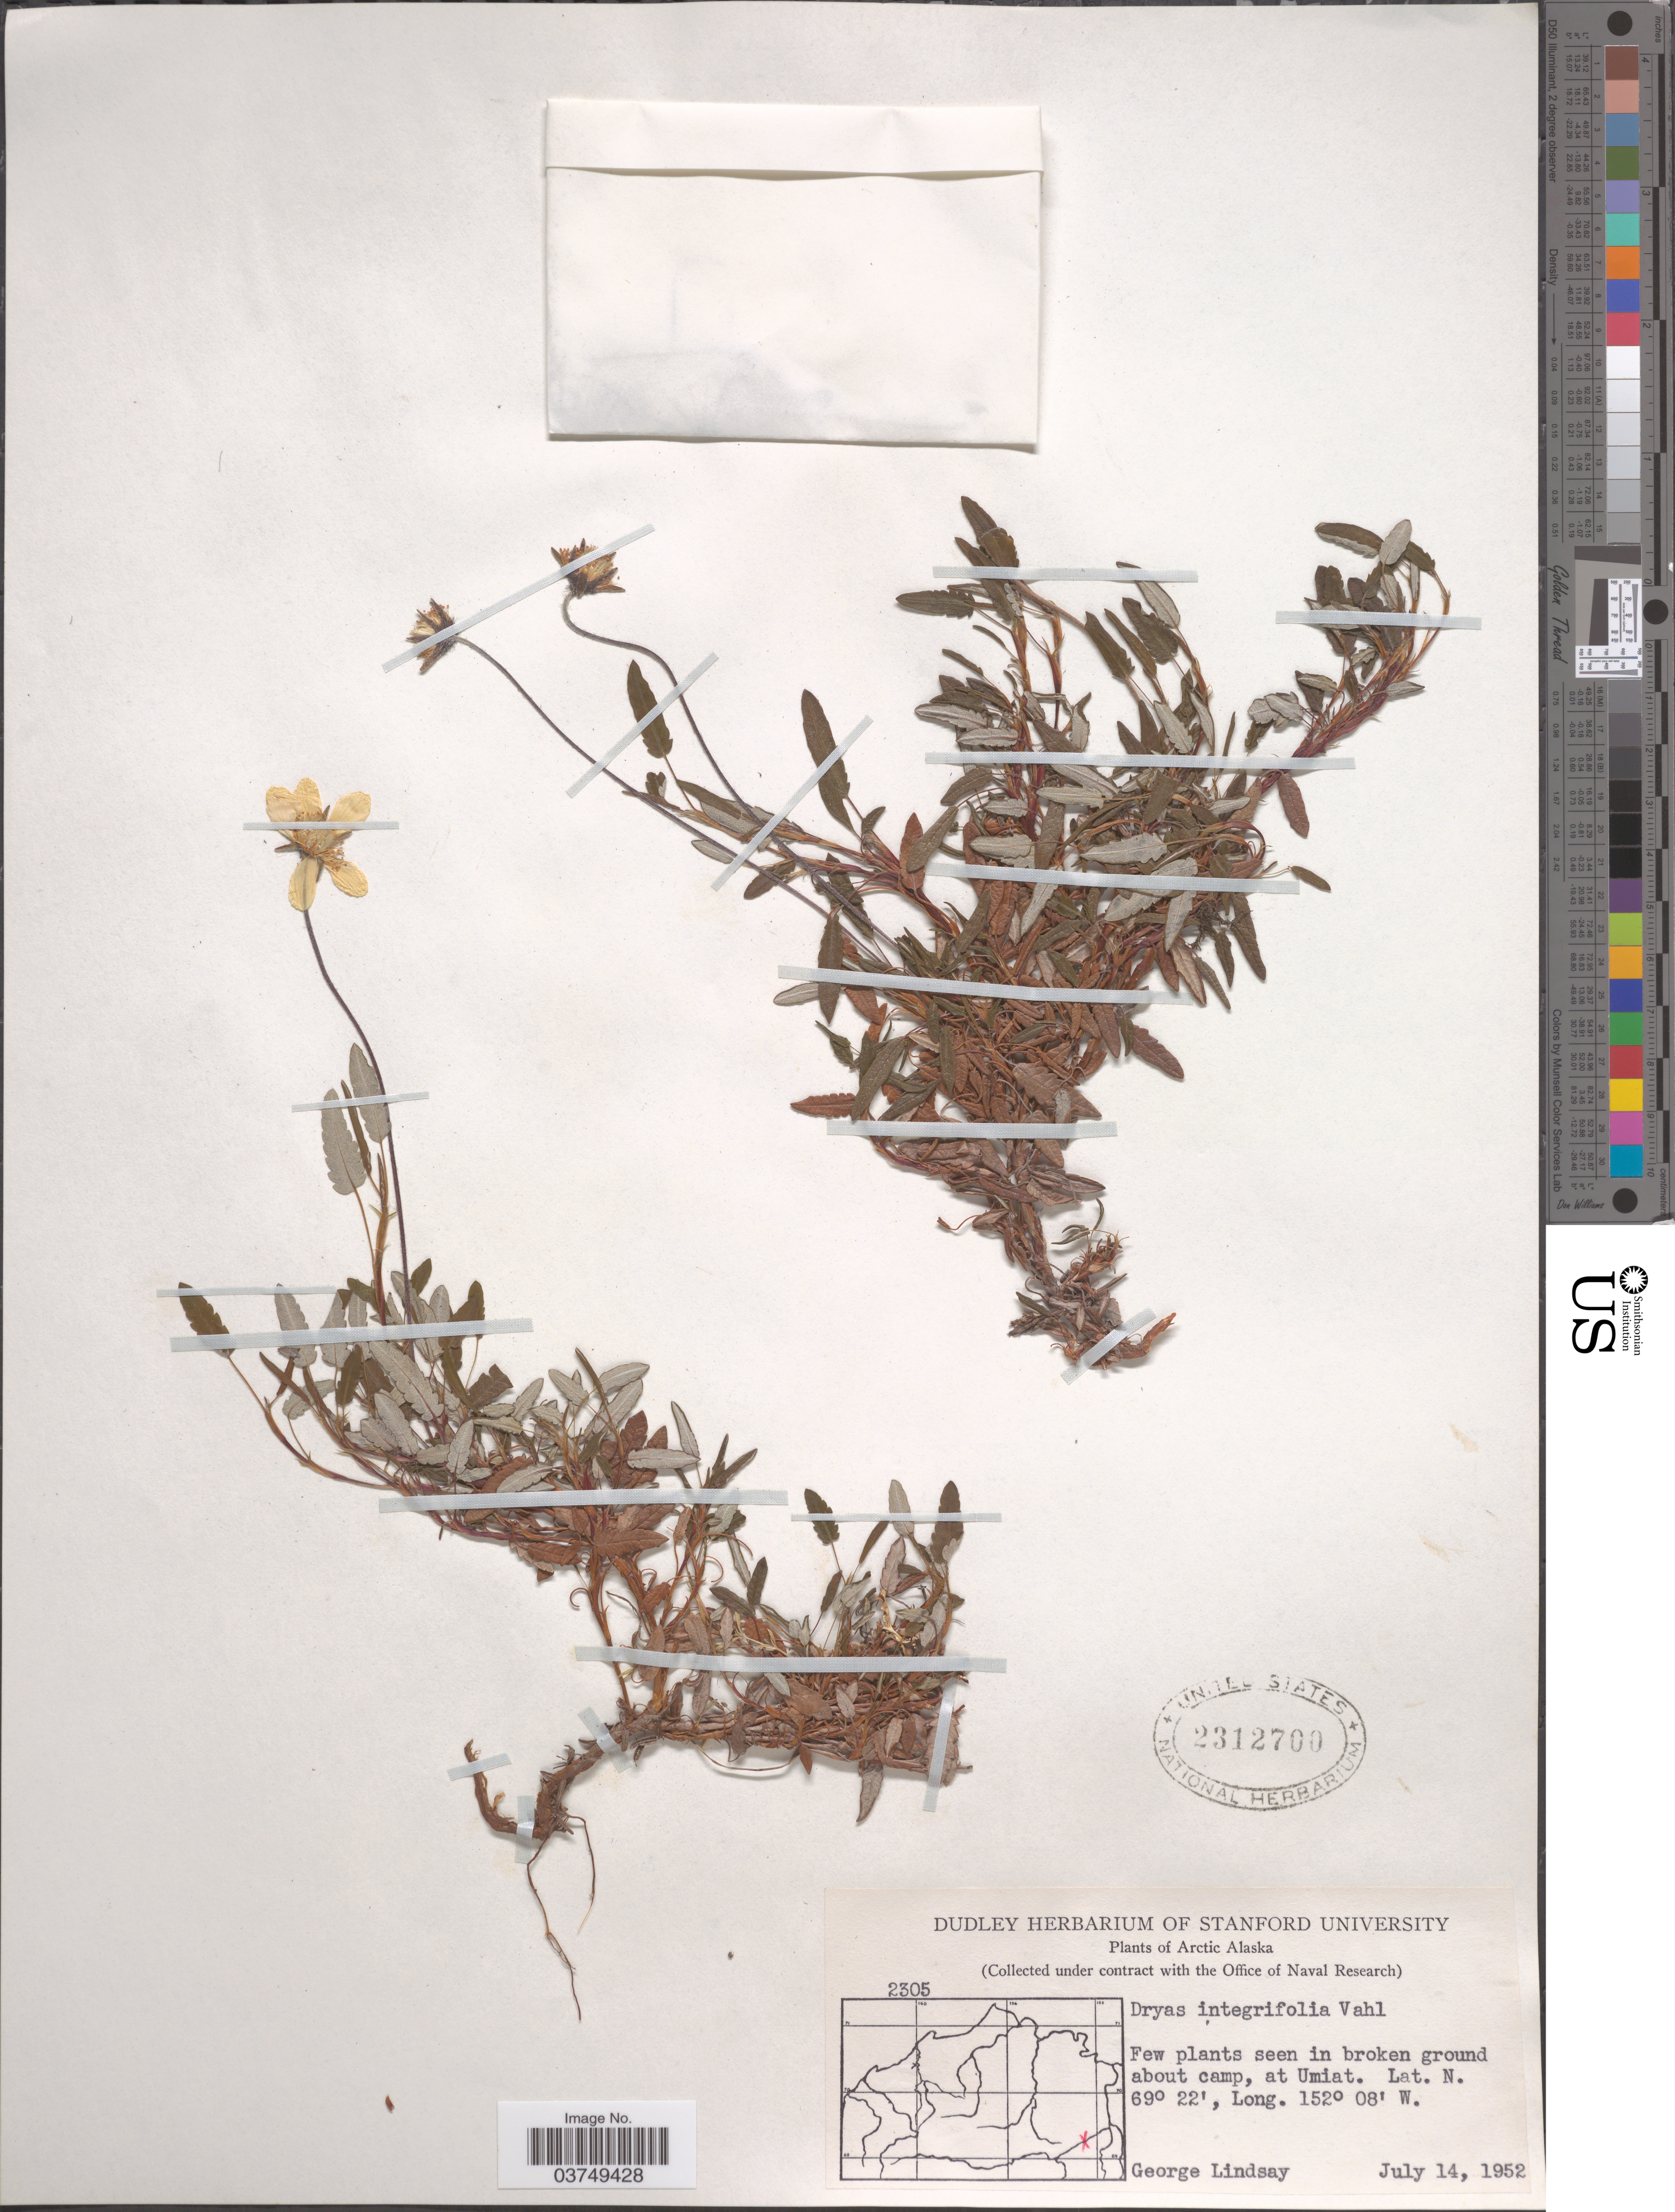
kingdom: Plantae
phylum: Tracheophyta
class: Magnoliopsida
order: Rosales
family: Rosaceae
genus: Dryas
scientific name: Dryas integrifolia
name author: Vahl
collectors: G. Lindsay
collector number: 2305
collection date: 1952-07-14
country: United States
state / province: Alaska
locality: Arctic Alaska. In broken ground about camp, at Umiat.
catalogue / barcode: US 2312700